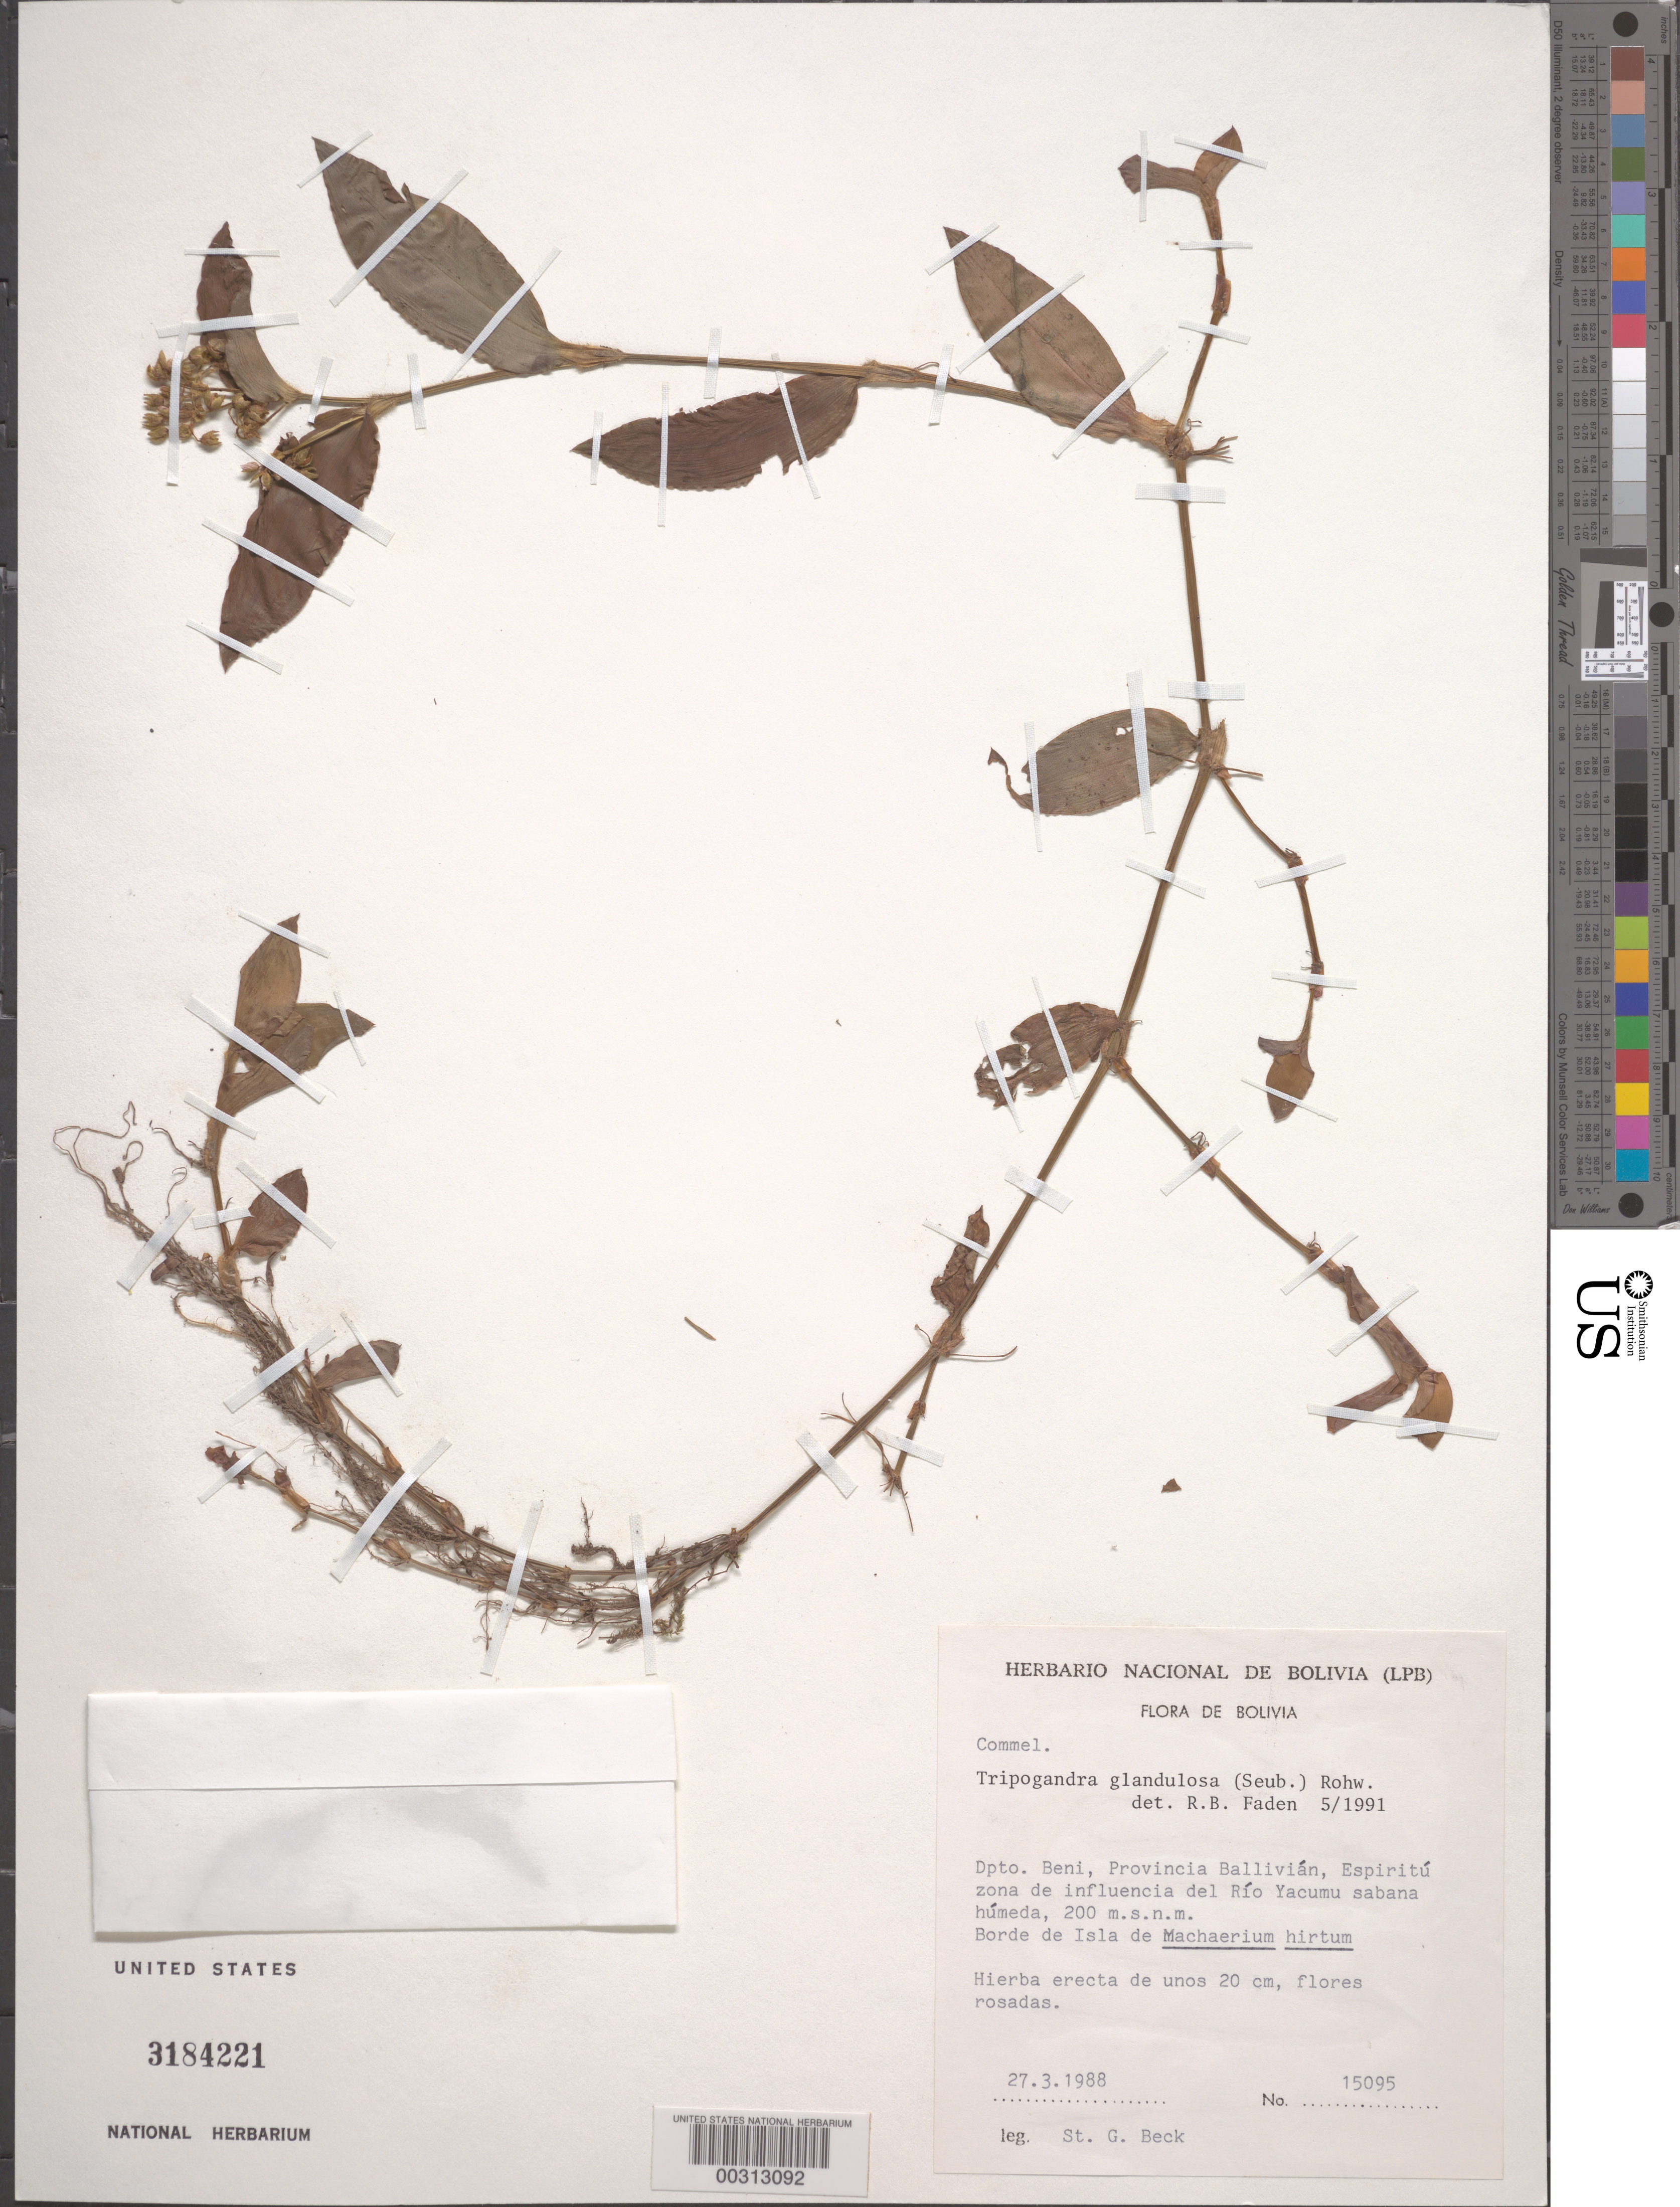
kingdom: Plantae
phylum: Tracheophyta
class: Liliopsida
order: Commelinales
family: Commelinaceae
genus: Tripogandra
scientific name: Tripogandra glandulosa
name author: (Seub.) Rohweder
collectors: S. G. Beck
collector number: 15095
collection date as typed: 27 Mar 1988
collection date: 1988-03-27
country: Bolivia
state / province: Beni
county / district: General José Ballivián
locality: Rio Yacumu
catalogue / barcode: US 3184221